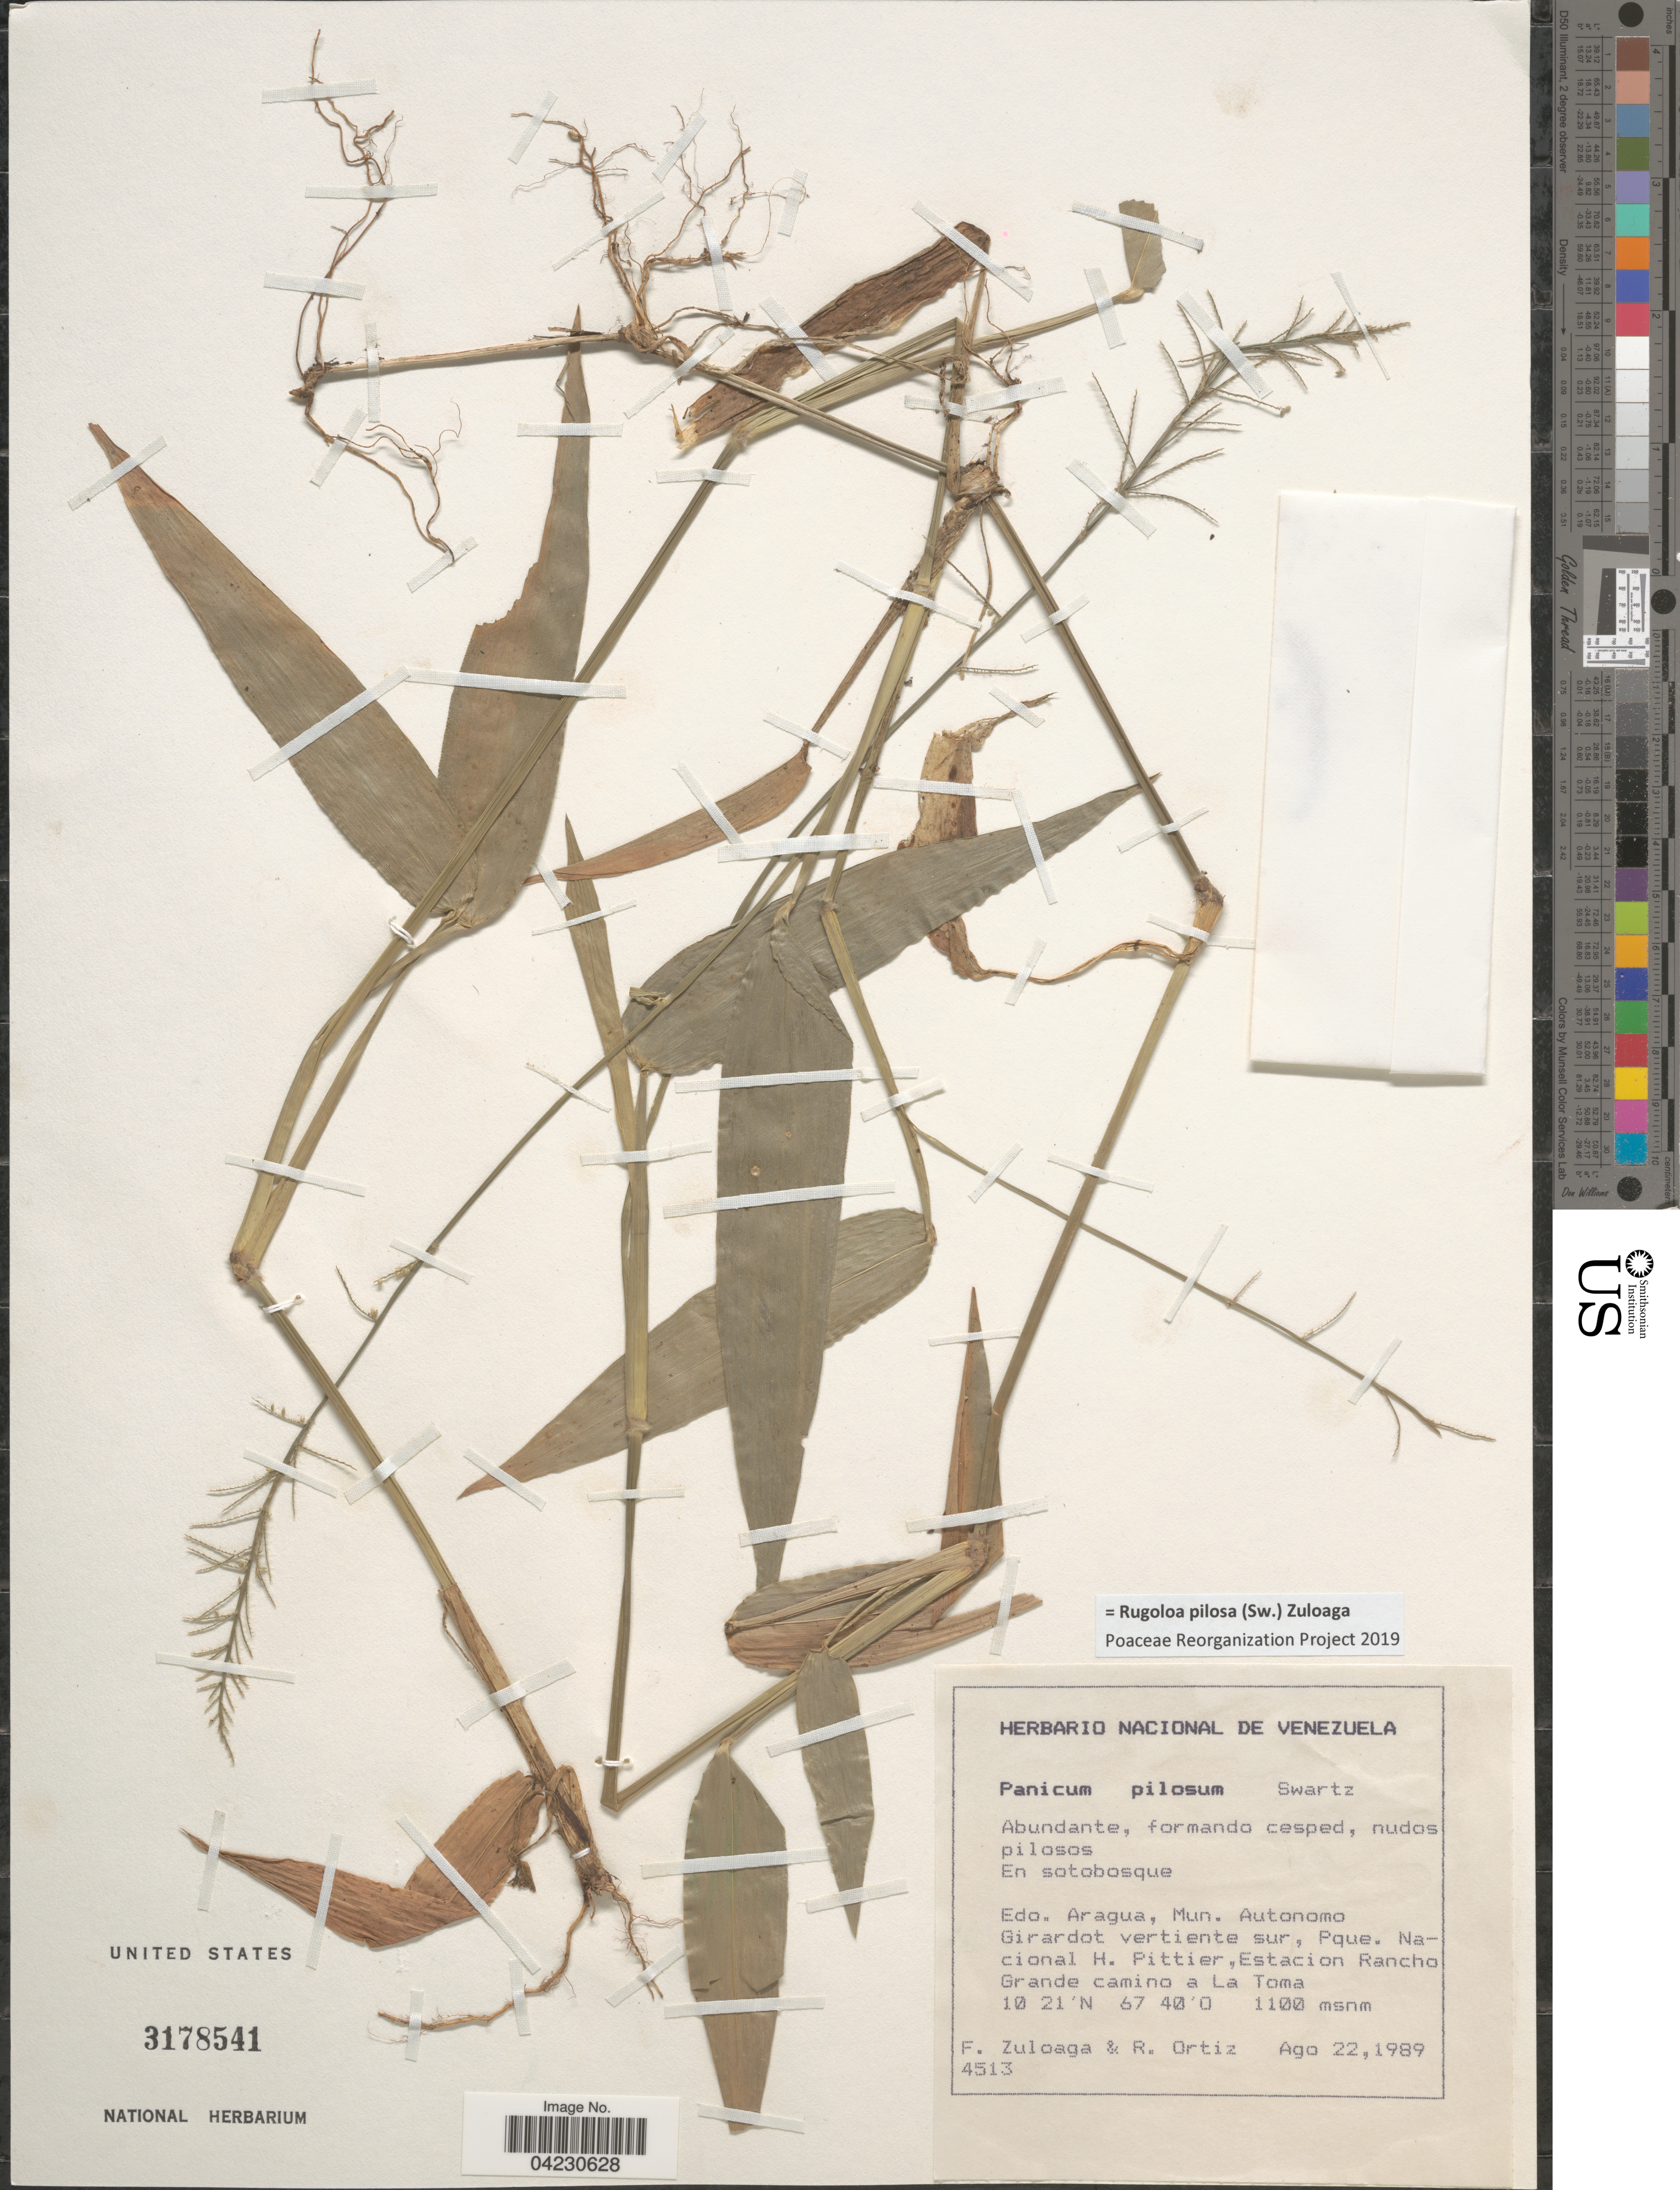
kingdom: Plantae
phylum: Tracheophyta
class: Liliopsida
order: Poales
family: Poaceae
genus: Rugoloa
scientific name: Rugoloa pilosa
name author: (Sw.) Zuloaga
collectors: F. Zuloaga & R. Ortiz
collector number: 4513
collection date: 1989-08-22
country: Venezuela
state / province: Aragua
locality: Mun. Autonomo. Girardot vertiente sur, Pque. Nacional H. Pittier,Estacion Rancho Grande camino a La Toma.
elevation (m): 1100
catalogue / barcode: US 3178541